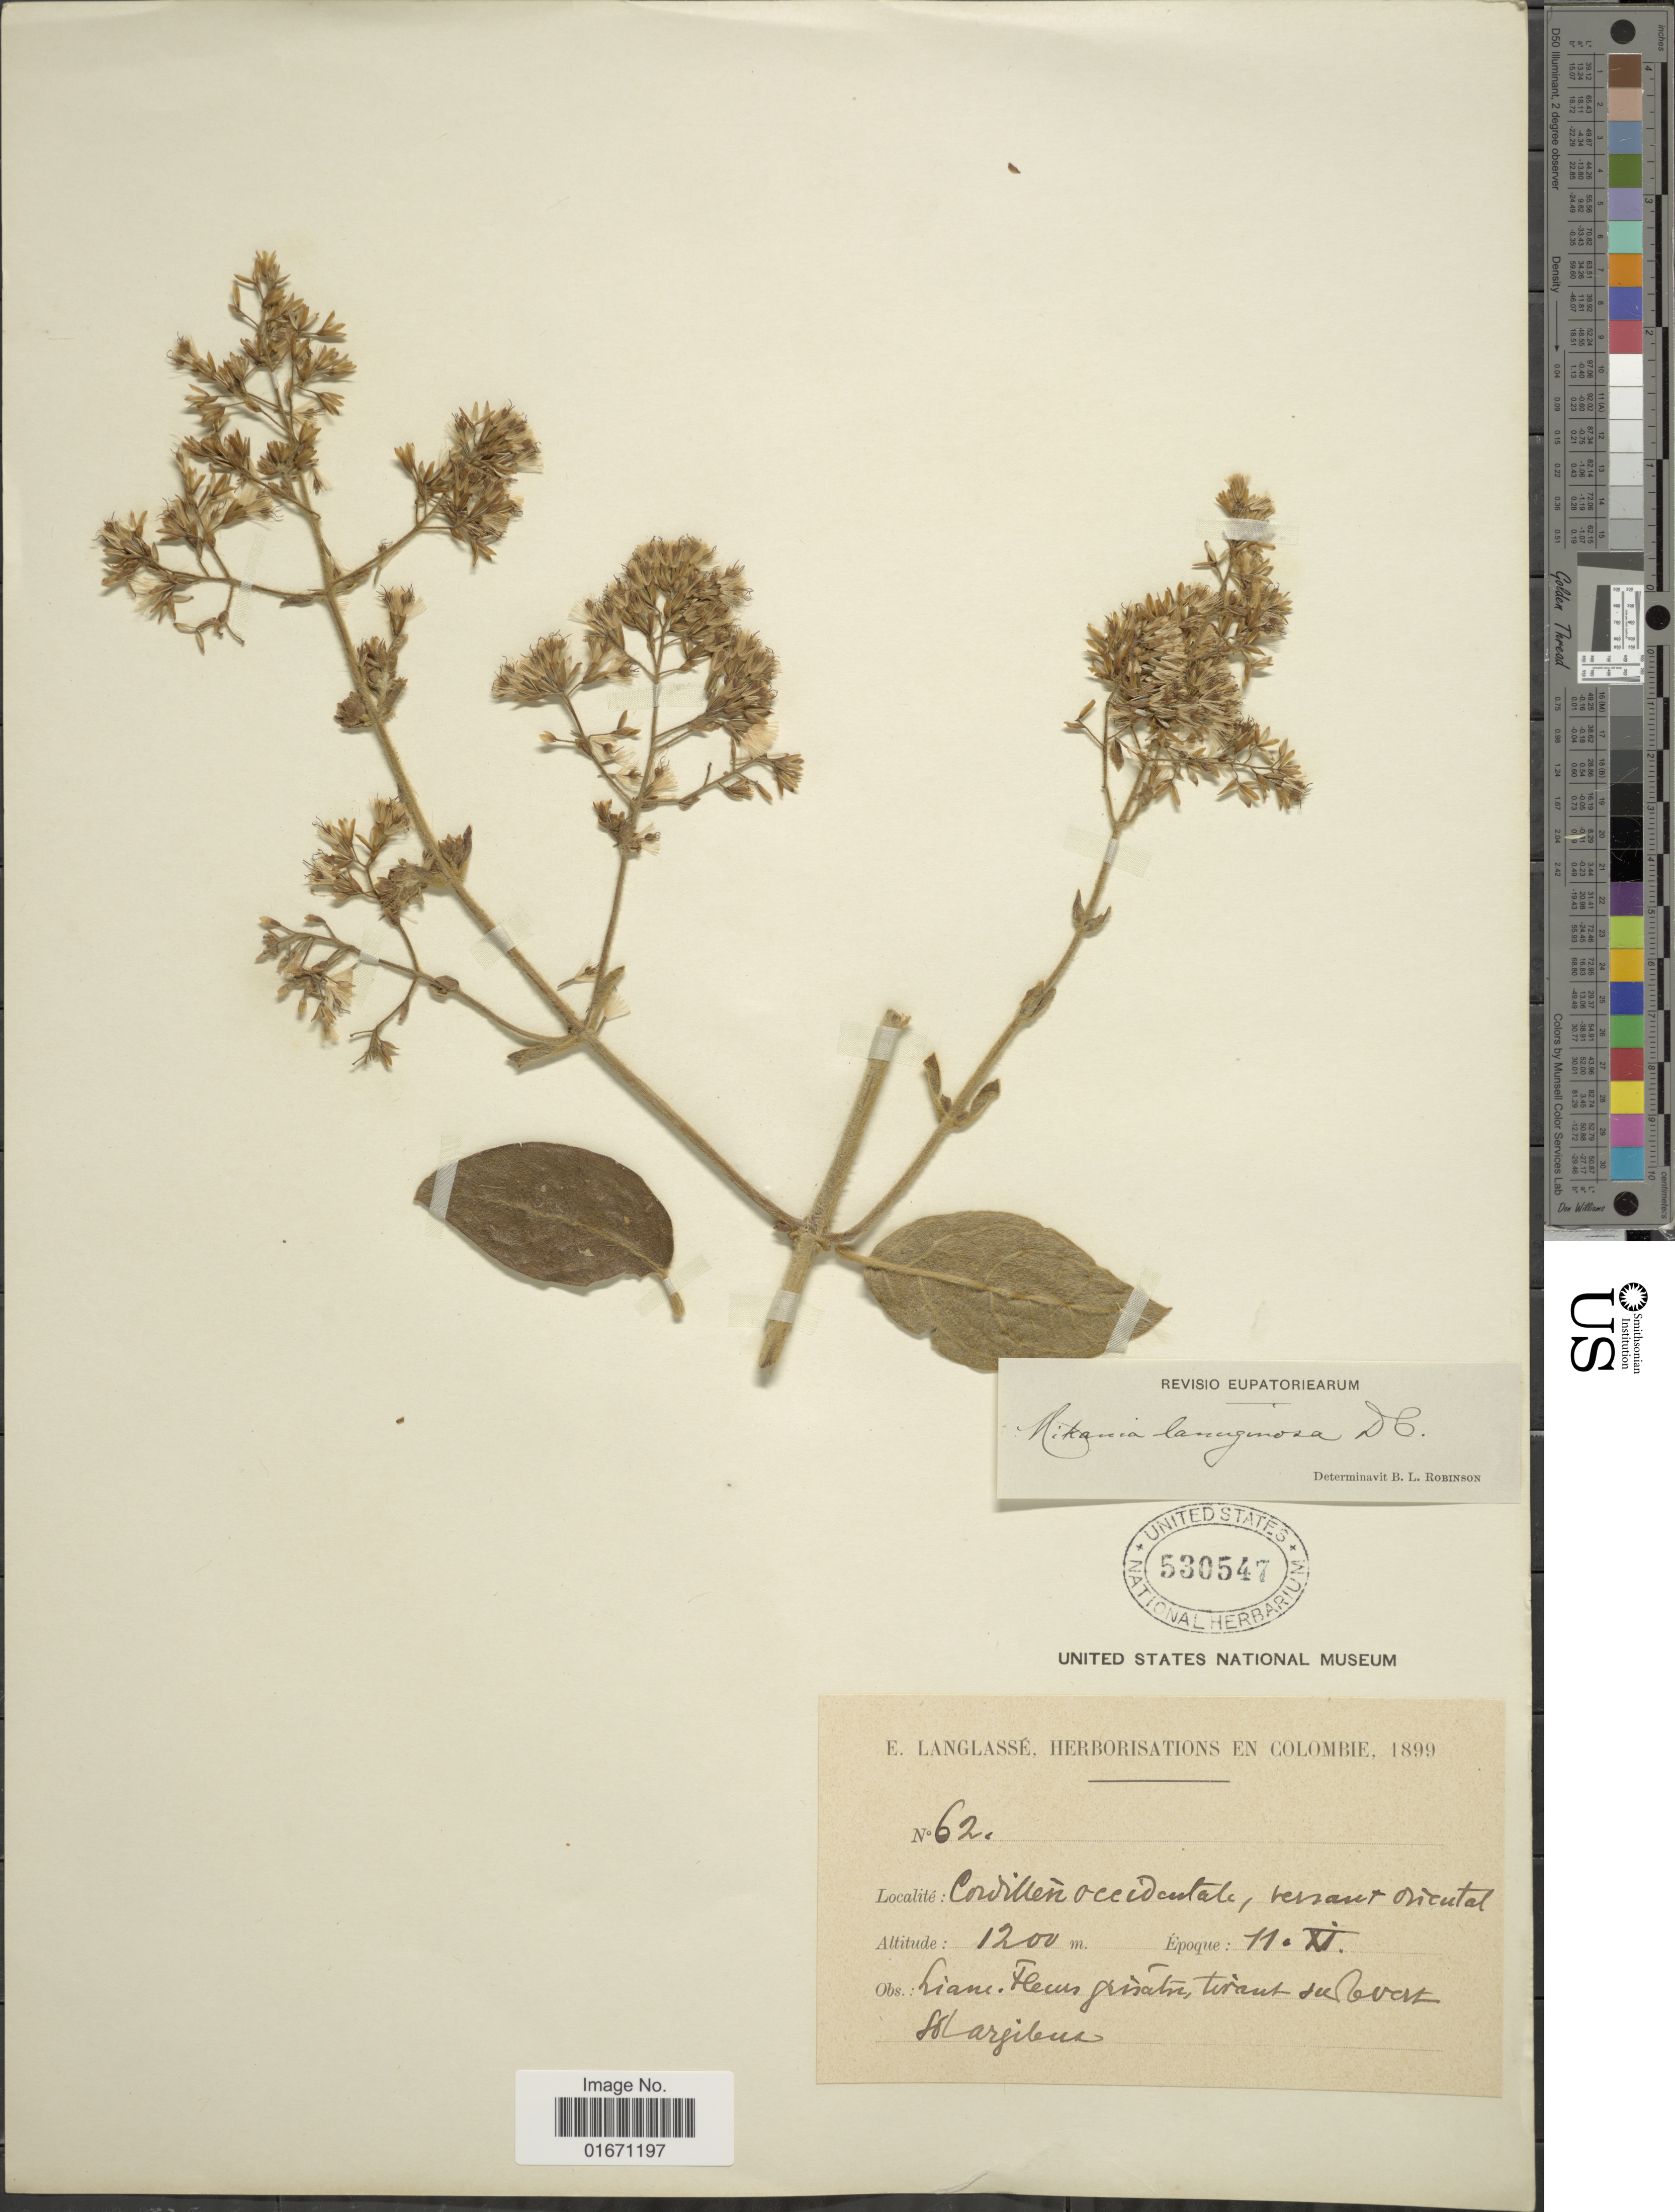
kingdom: Plantae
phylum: Tracheophyta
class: Magnoliopsida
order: Asterales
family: Asteraceae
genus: Mikania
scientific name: Mikania banisteriae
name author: DC.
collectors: E. Langlassé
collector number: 62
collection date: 1899-11-11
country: Mexico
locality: Cordillere Occidentale, versant oriental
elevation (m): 1200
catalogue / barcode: US 530547